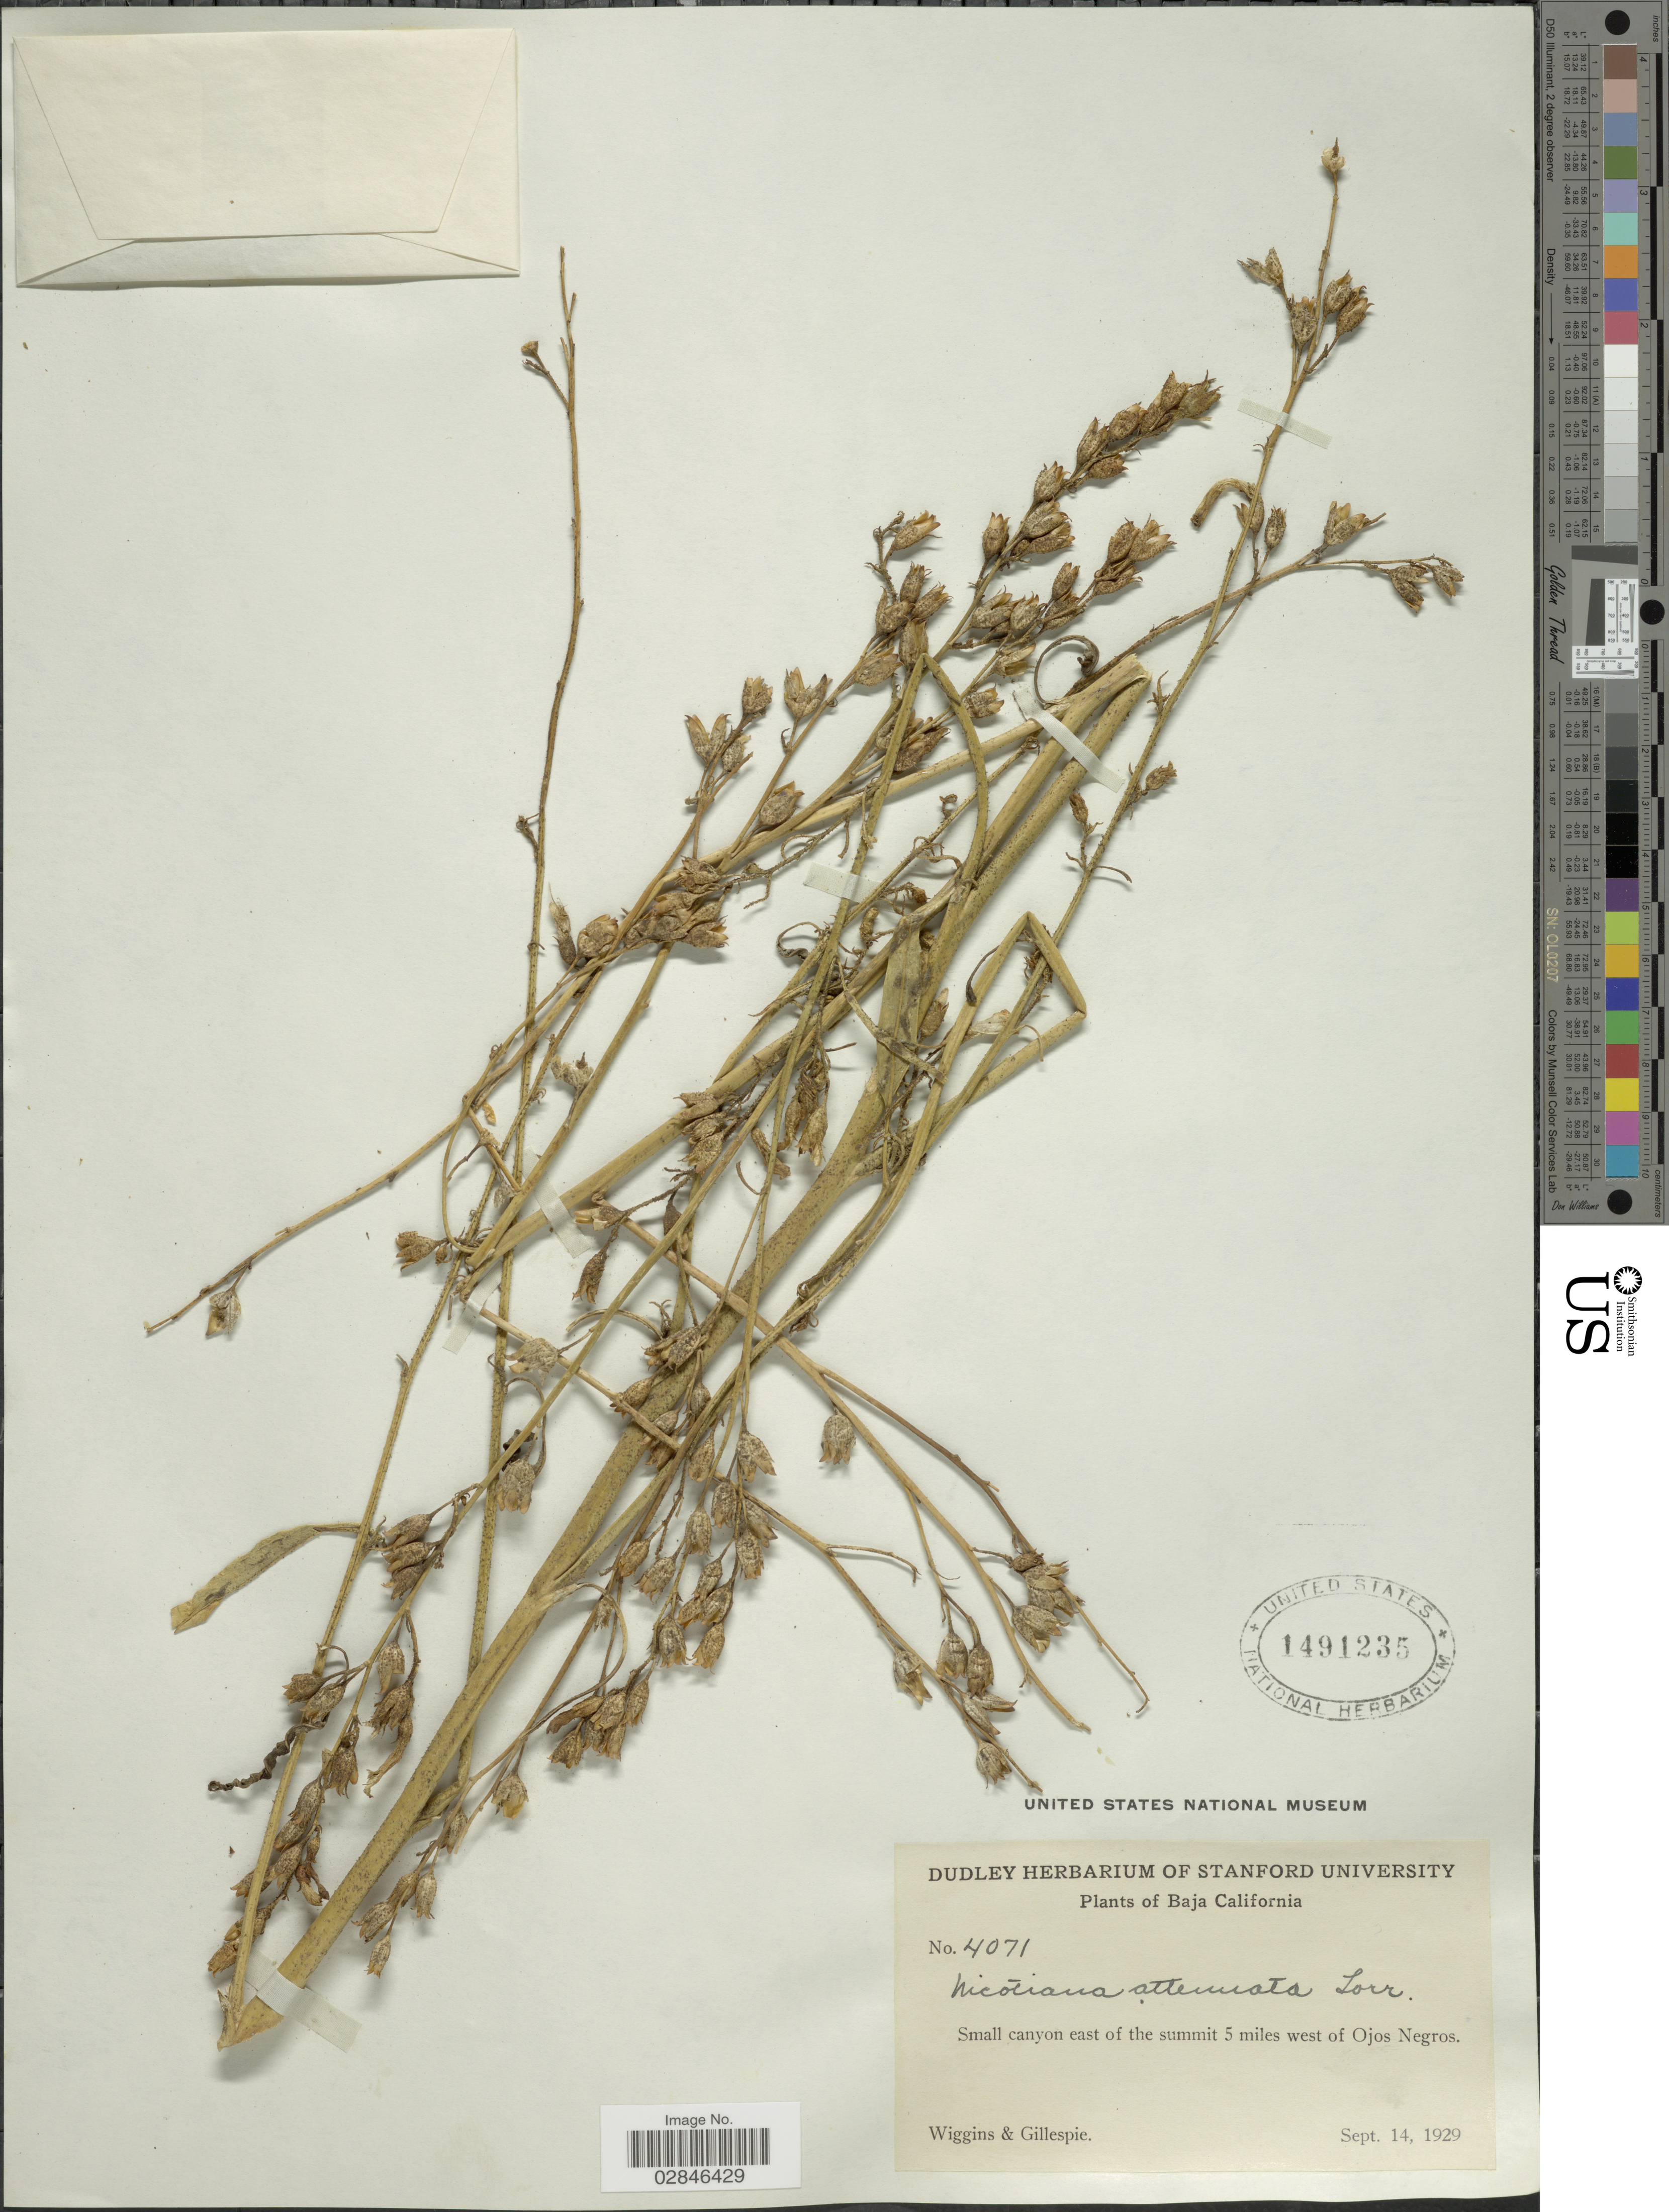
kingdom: Plantae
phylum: Tracheophyta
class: Magnoliopsida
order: Solanales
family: Solanaceae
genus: Nicotiana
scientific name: Nicotiana attenuata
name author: Torr. ex S. Watson in C. King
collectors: -- Wiggins & -- Gillespie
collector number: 4071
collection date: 1929-09-14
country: Mexico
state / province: Baja California Norte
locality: Small canyon east of the summit 5 miles west of Ojos Negros.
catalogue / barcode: US 1491235